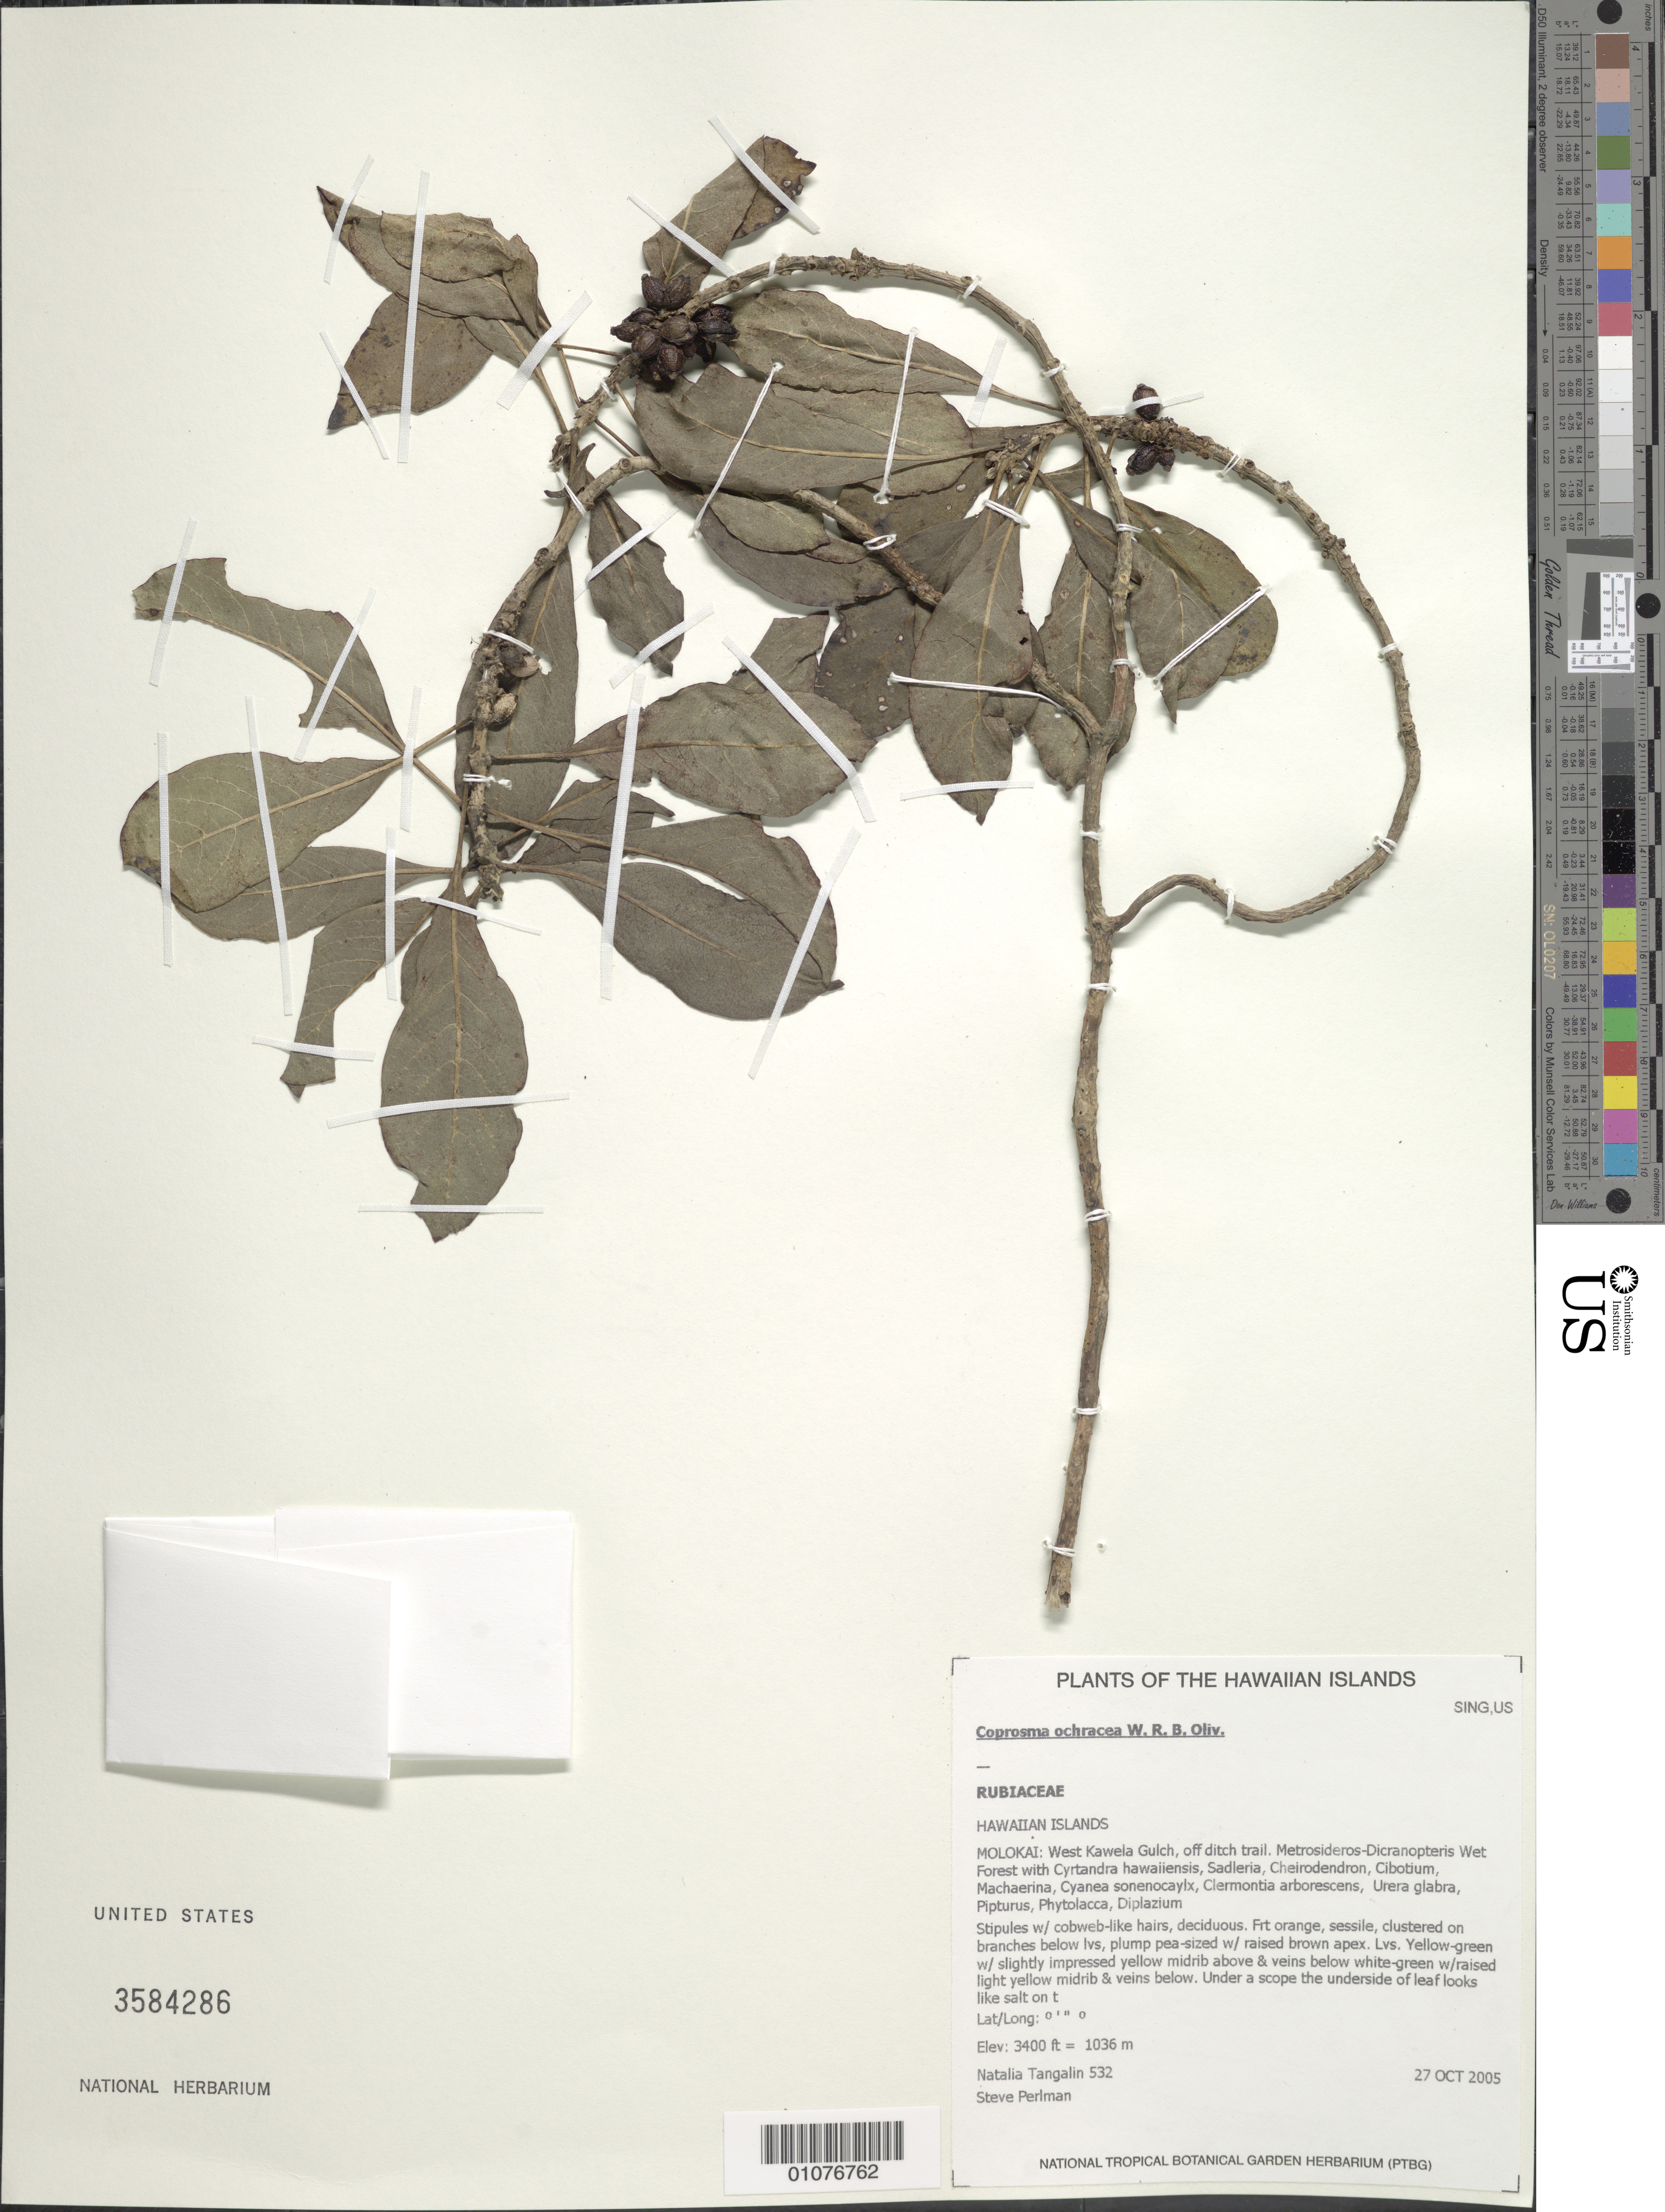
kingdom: Plantae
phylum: Tracheophyta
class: Magnoliopsida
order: Gentianales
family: Rubiaceae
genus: Coprosma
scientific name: Coprosma ochracea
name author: W.R.B. Oliv.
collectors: N. Tangalin & S. P. Perlman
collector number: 532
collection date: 2005-10-27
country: United States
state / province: Hawaii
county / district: Maui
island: Moloka'i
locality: West Kawela Gulch, off ditch trail.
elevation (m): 1036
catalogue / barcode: US 3584286